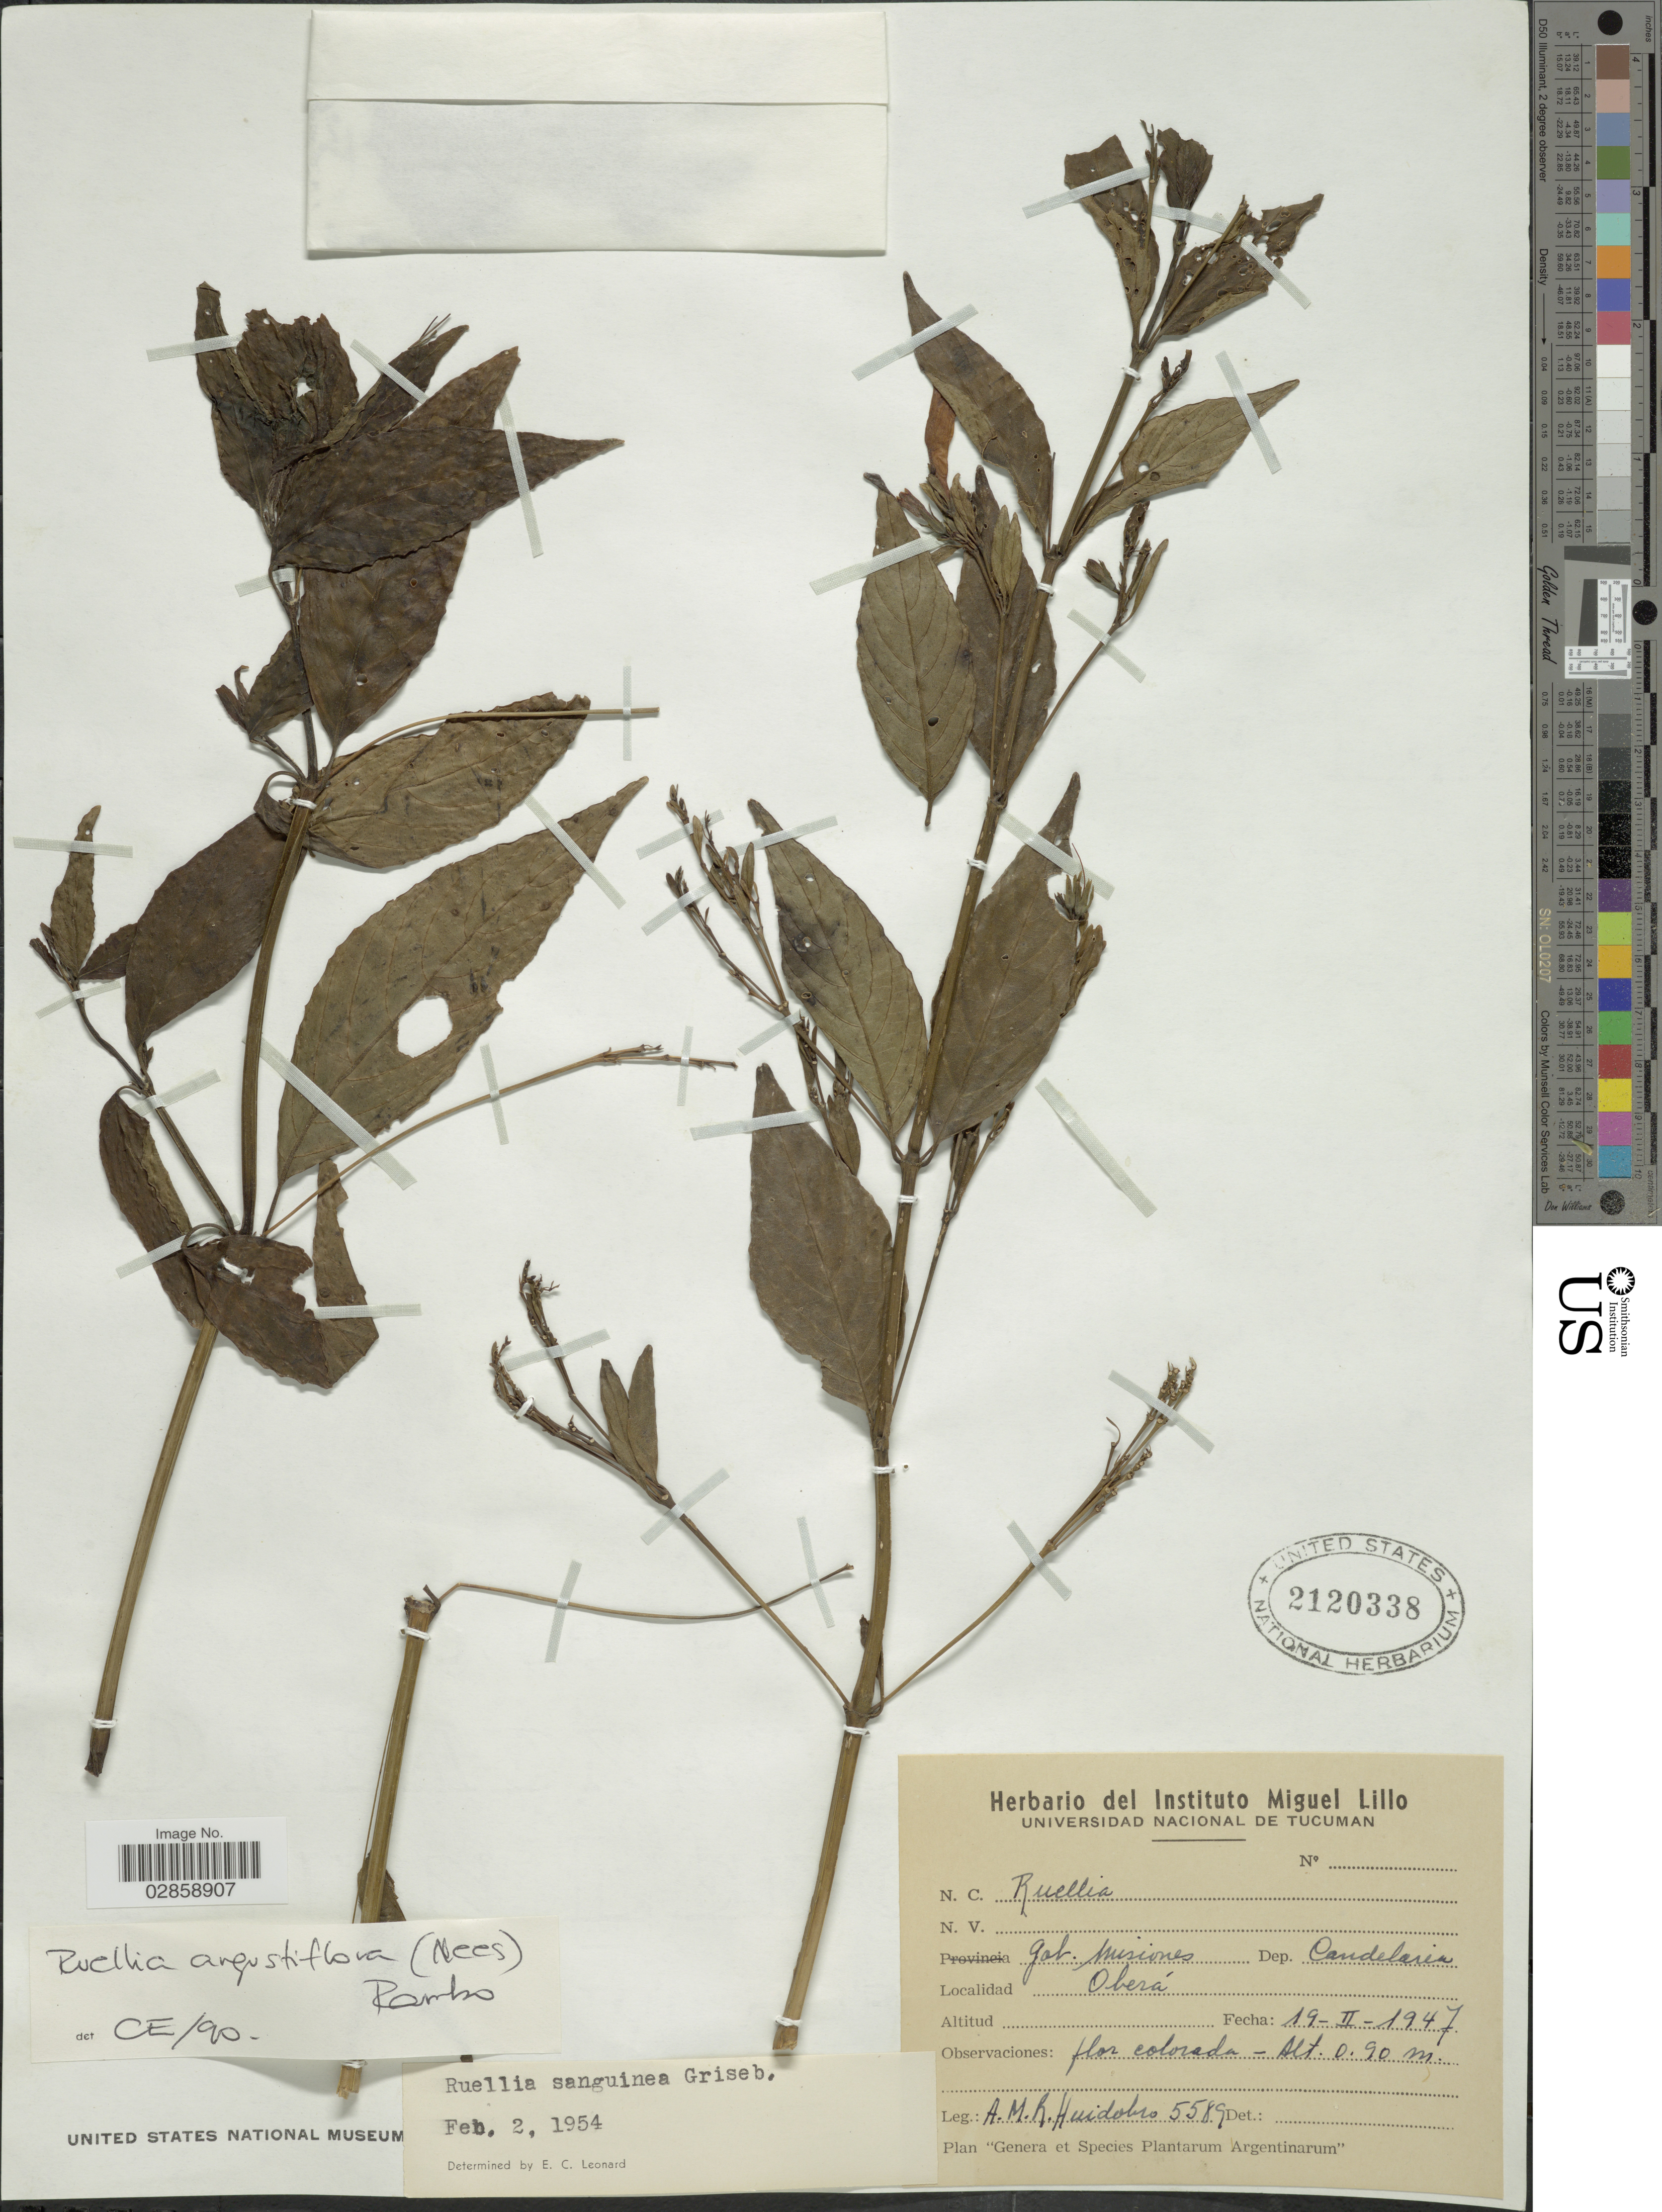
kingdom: Plantae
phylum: Tracheophyta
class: Magnoliopsida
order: Lamiales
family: Acanthaceae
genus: Ruellia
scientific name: Ruellia angustiflora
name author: (Nees) Lindau ex Rambo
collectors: A. M. R. Huidobro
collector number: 5589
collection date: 1947-02-19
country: Argentina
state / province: Misiones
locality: Gob. Misiones. Dep. Candelaria. Oberá.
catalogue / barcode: US 2120338